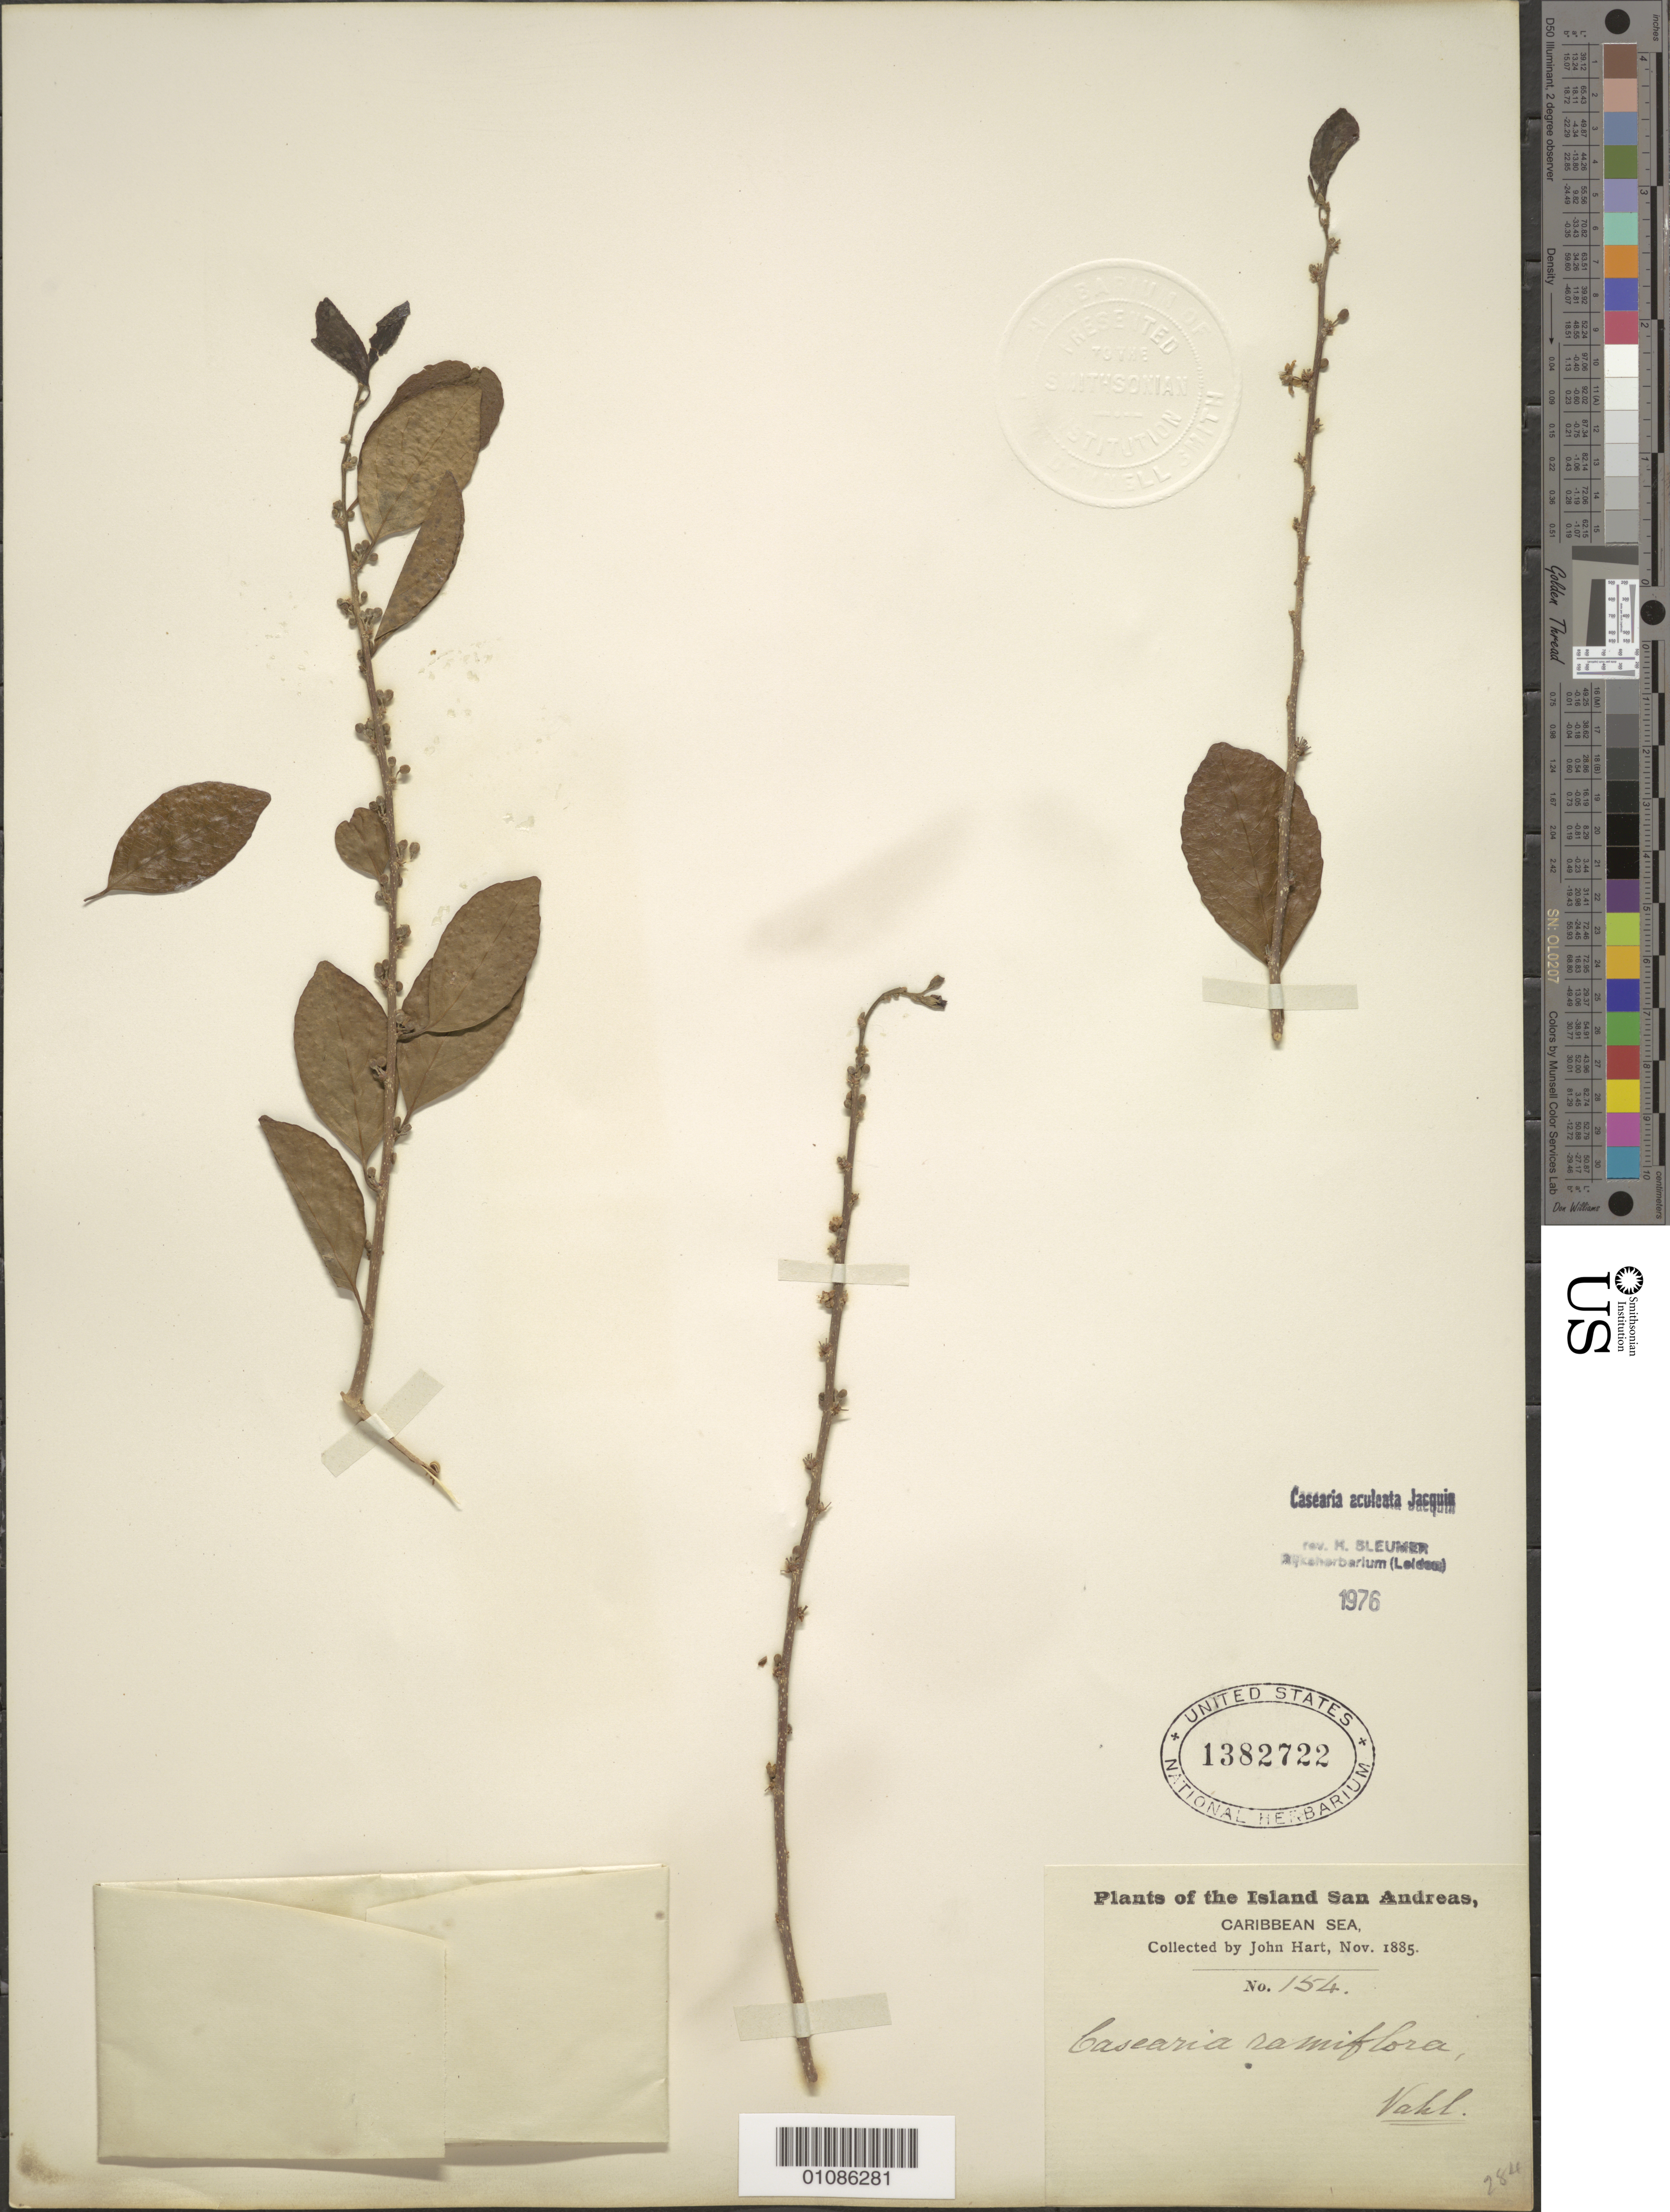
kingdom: Plantae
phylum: Tracheophyta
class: Magnoliopsida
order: Malpighiales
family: Salicaceae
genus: Casearia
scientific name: Casearia guianensis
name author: (Aubl.) Urb.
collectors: J. Hart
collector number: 154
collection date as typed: Nov 1885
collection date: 1885-11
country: Colombia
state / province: San Andrés Y Providencia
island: San Andres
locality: Caribbean Sea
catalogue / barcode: US 1382722